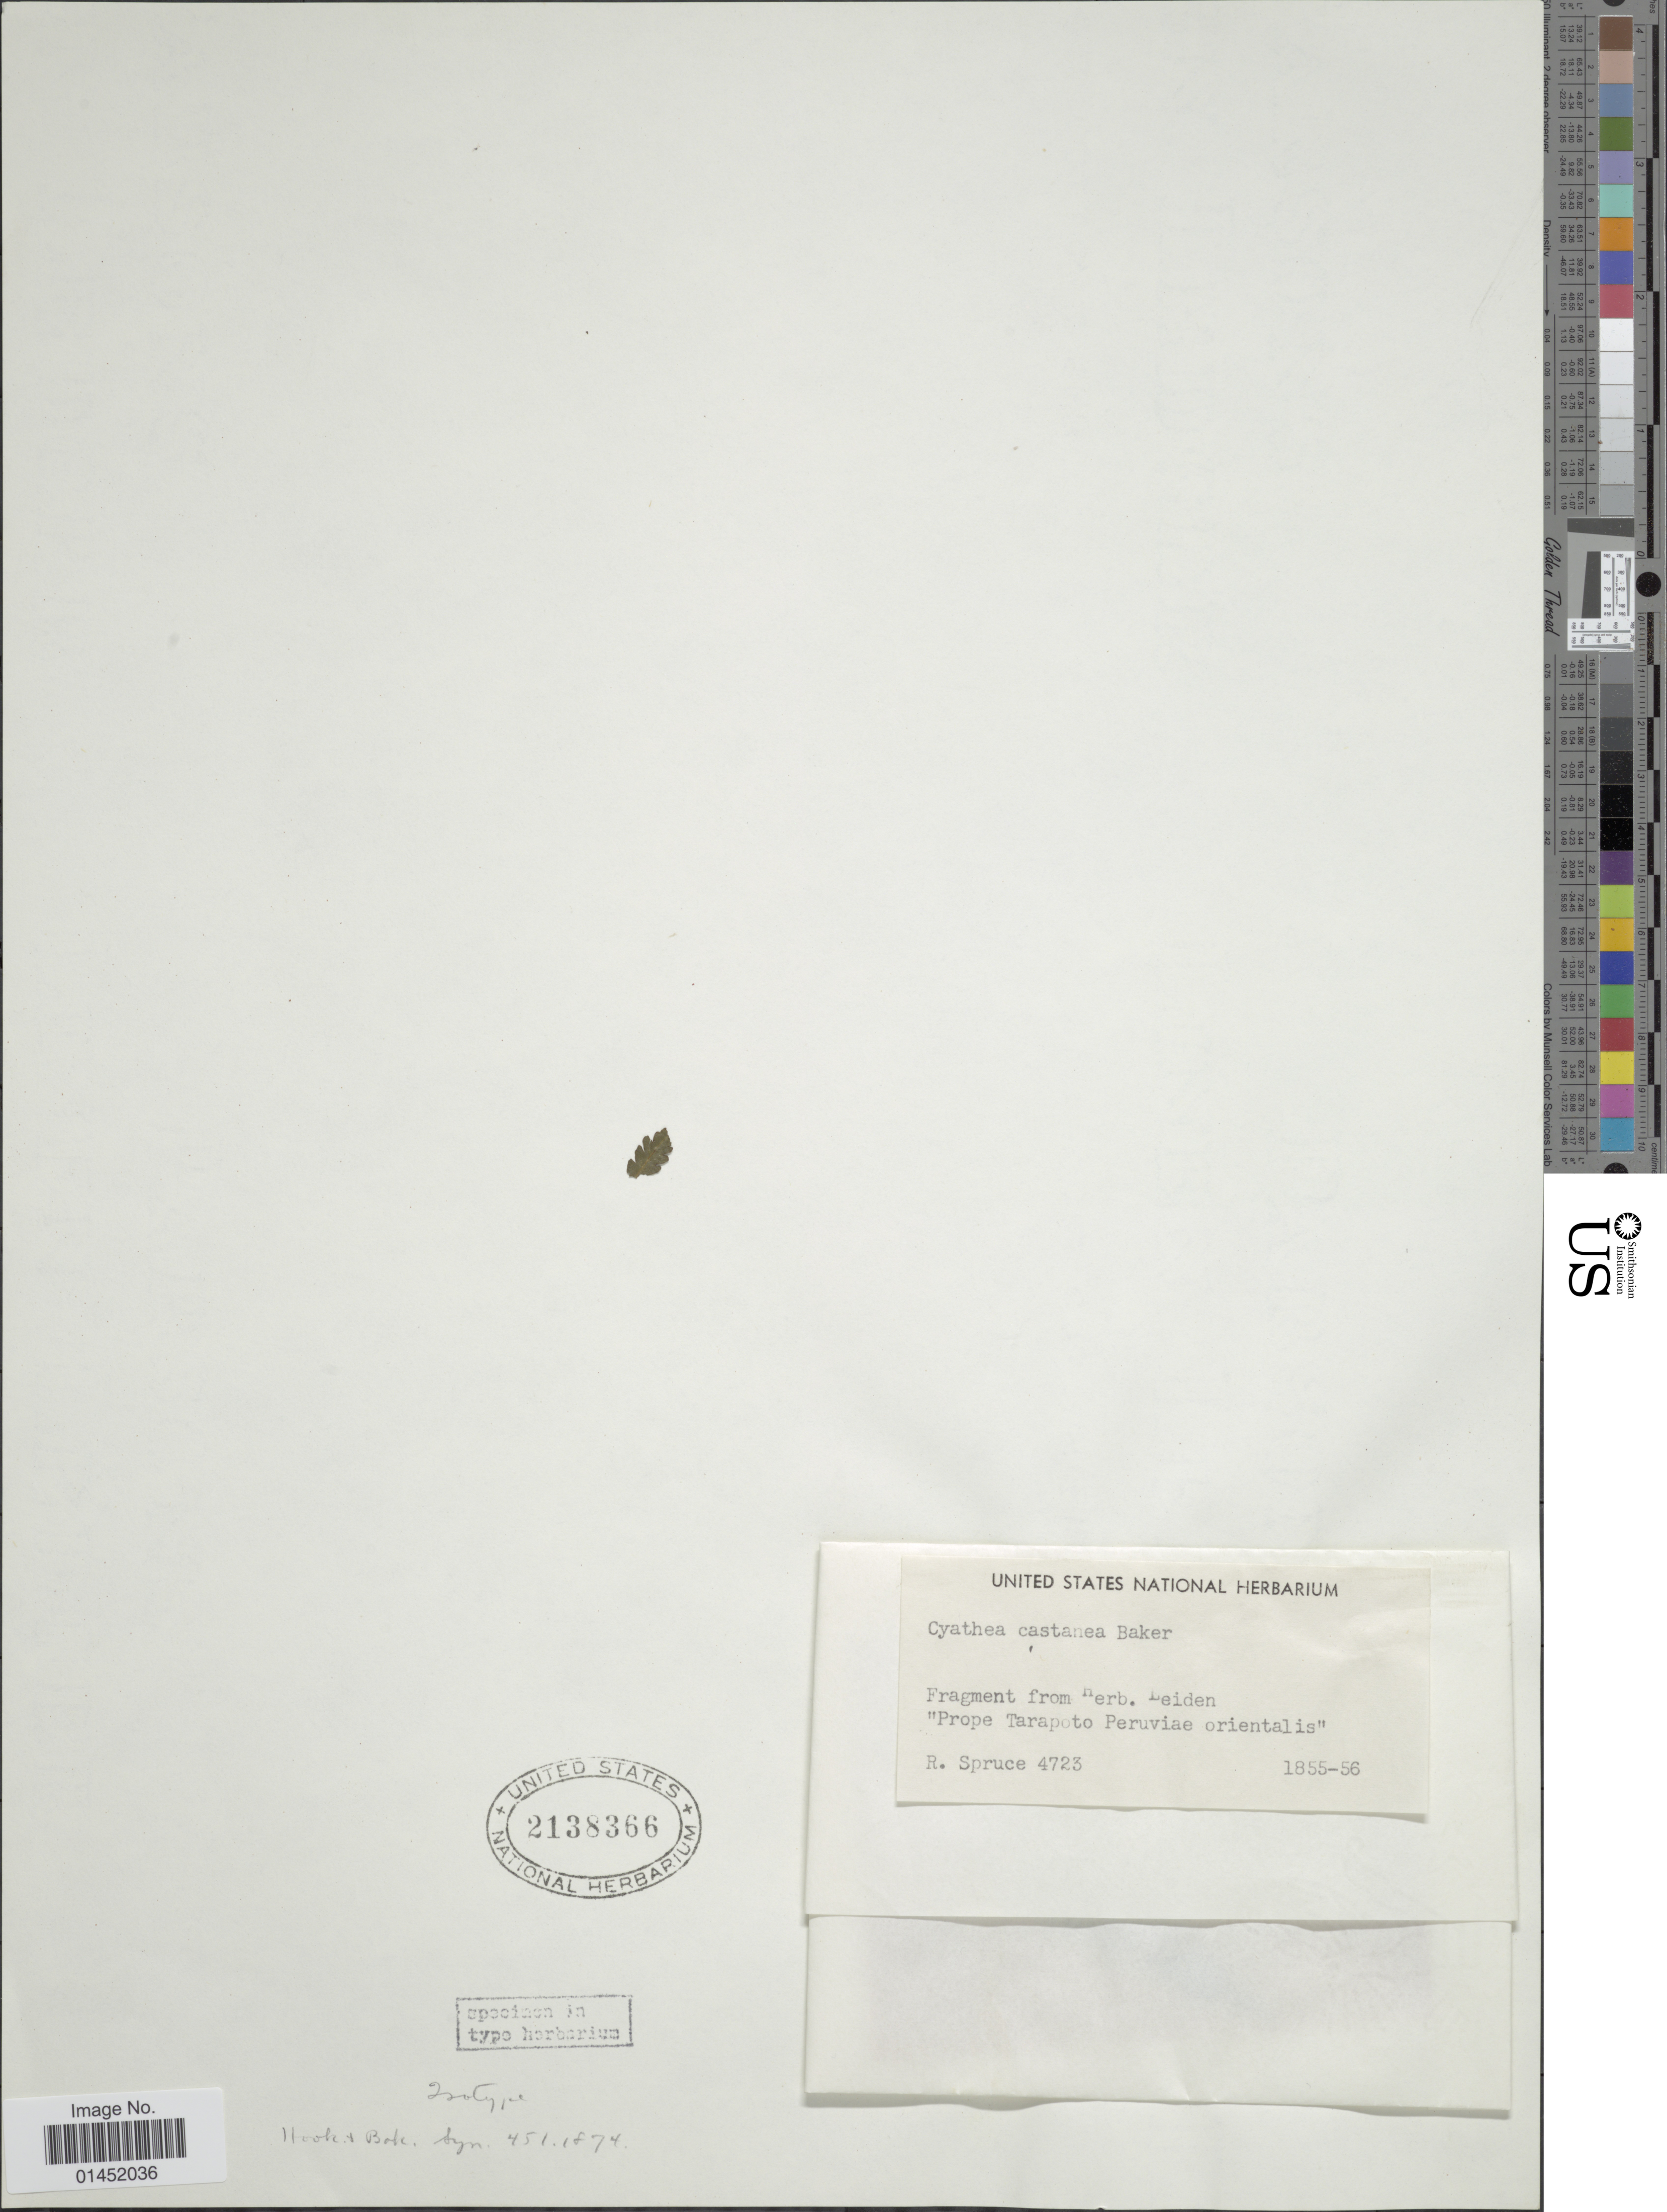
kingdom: Plantae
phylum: Tracheophyta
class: Polypodiopsida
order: Cyatheales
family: Cyatheaceae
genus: Cyathea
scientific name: Cyathea lechleri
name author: Mett.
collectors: R. Spruce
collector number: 4723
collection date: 1855/1856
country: Peru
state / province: San Martín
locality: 'Prope Tarapoto Peruviae orientalis'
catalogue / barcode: US 2138366